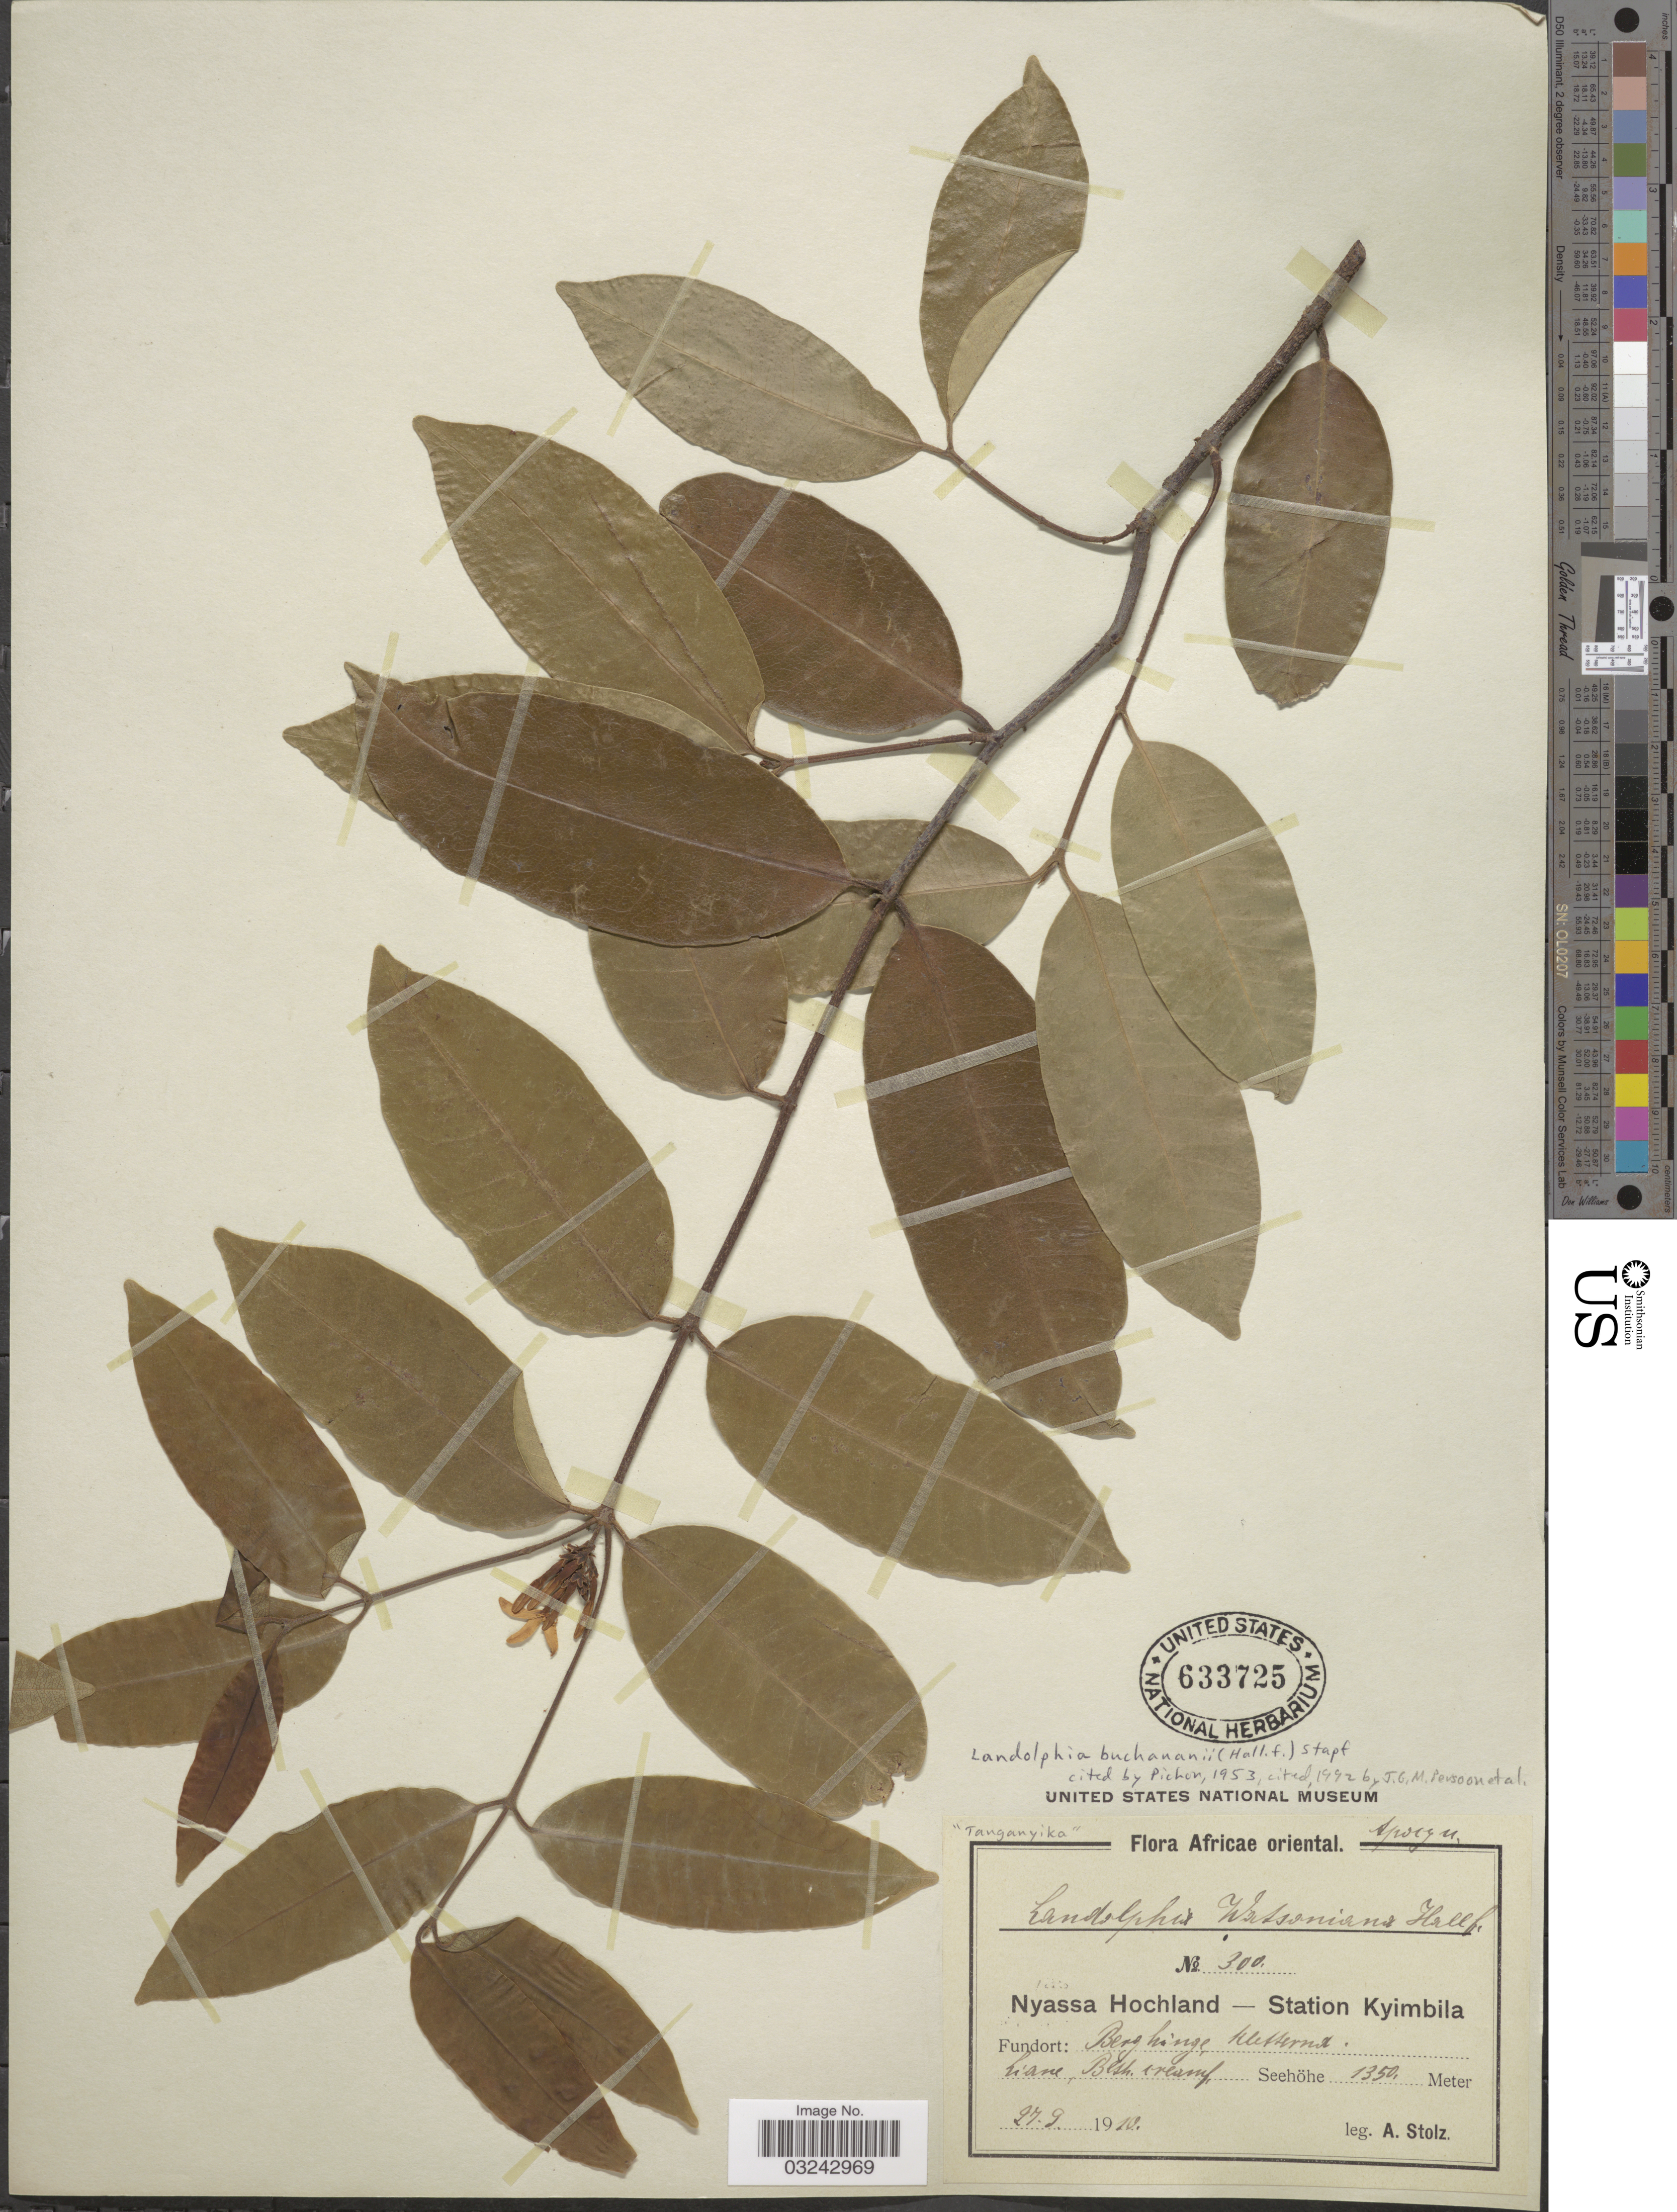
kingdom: Plantae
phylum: Tracheophyta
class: Magnoliopsida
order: Gentianales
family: Apocynaceae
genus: Landolphia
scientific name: Landolphia buchananii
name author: (Hallier f.) Stapf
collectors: A. Stolz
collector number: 300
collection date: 1910-09-27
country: Tanzania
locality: Africae oriental, Nyassa Hochland - Station Kyimbila.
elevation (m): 1350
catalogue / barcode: US 633725